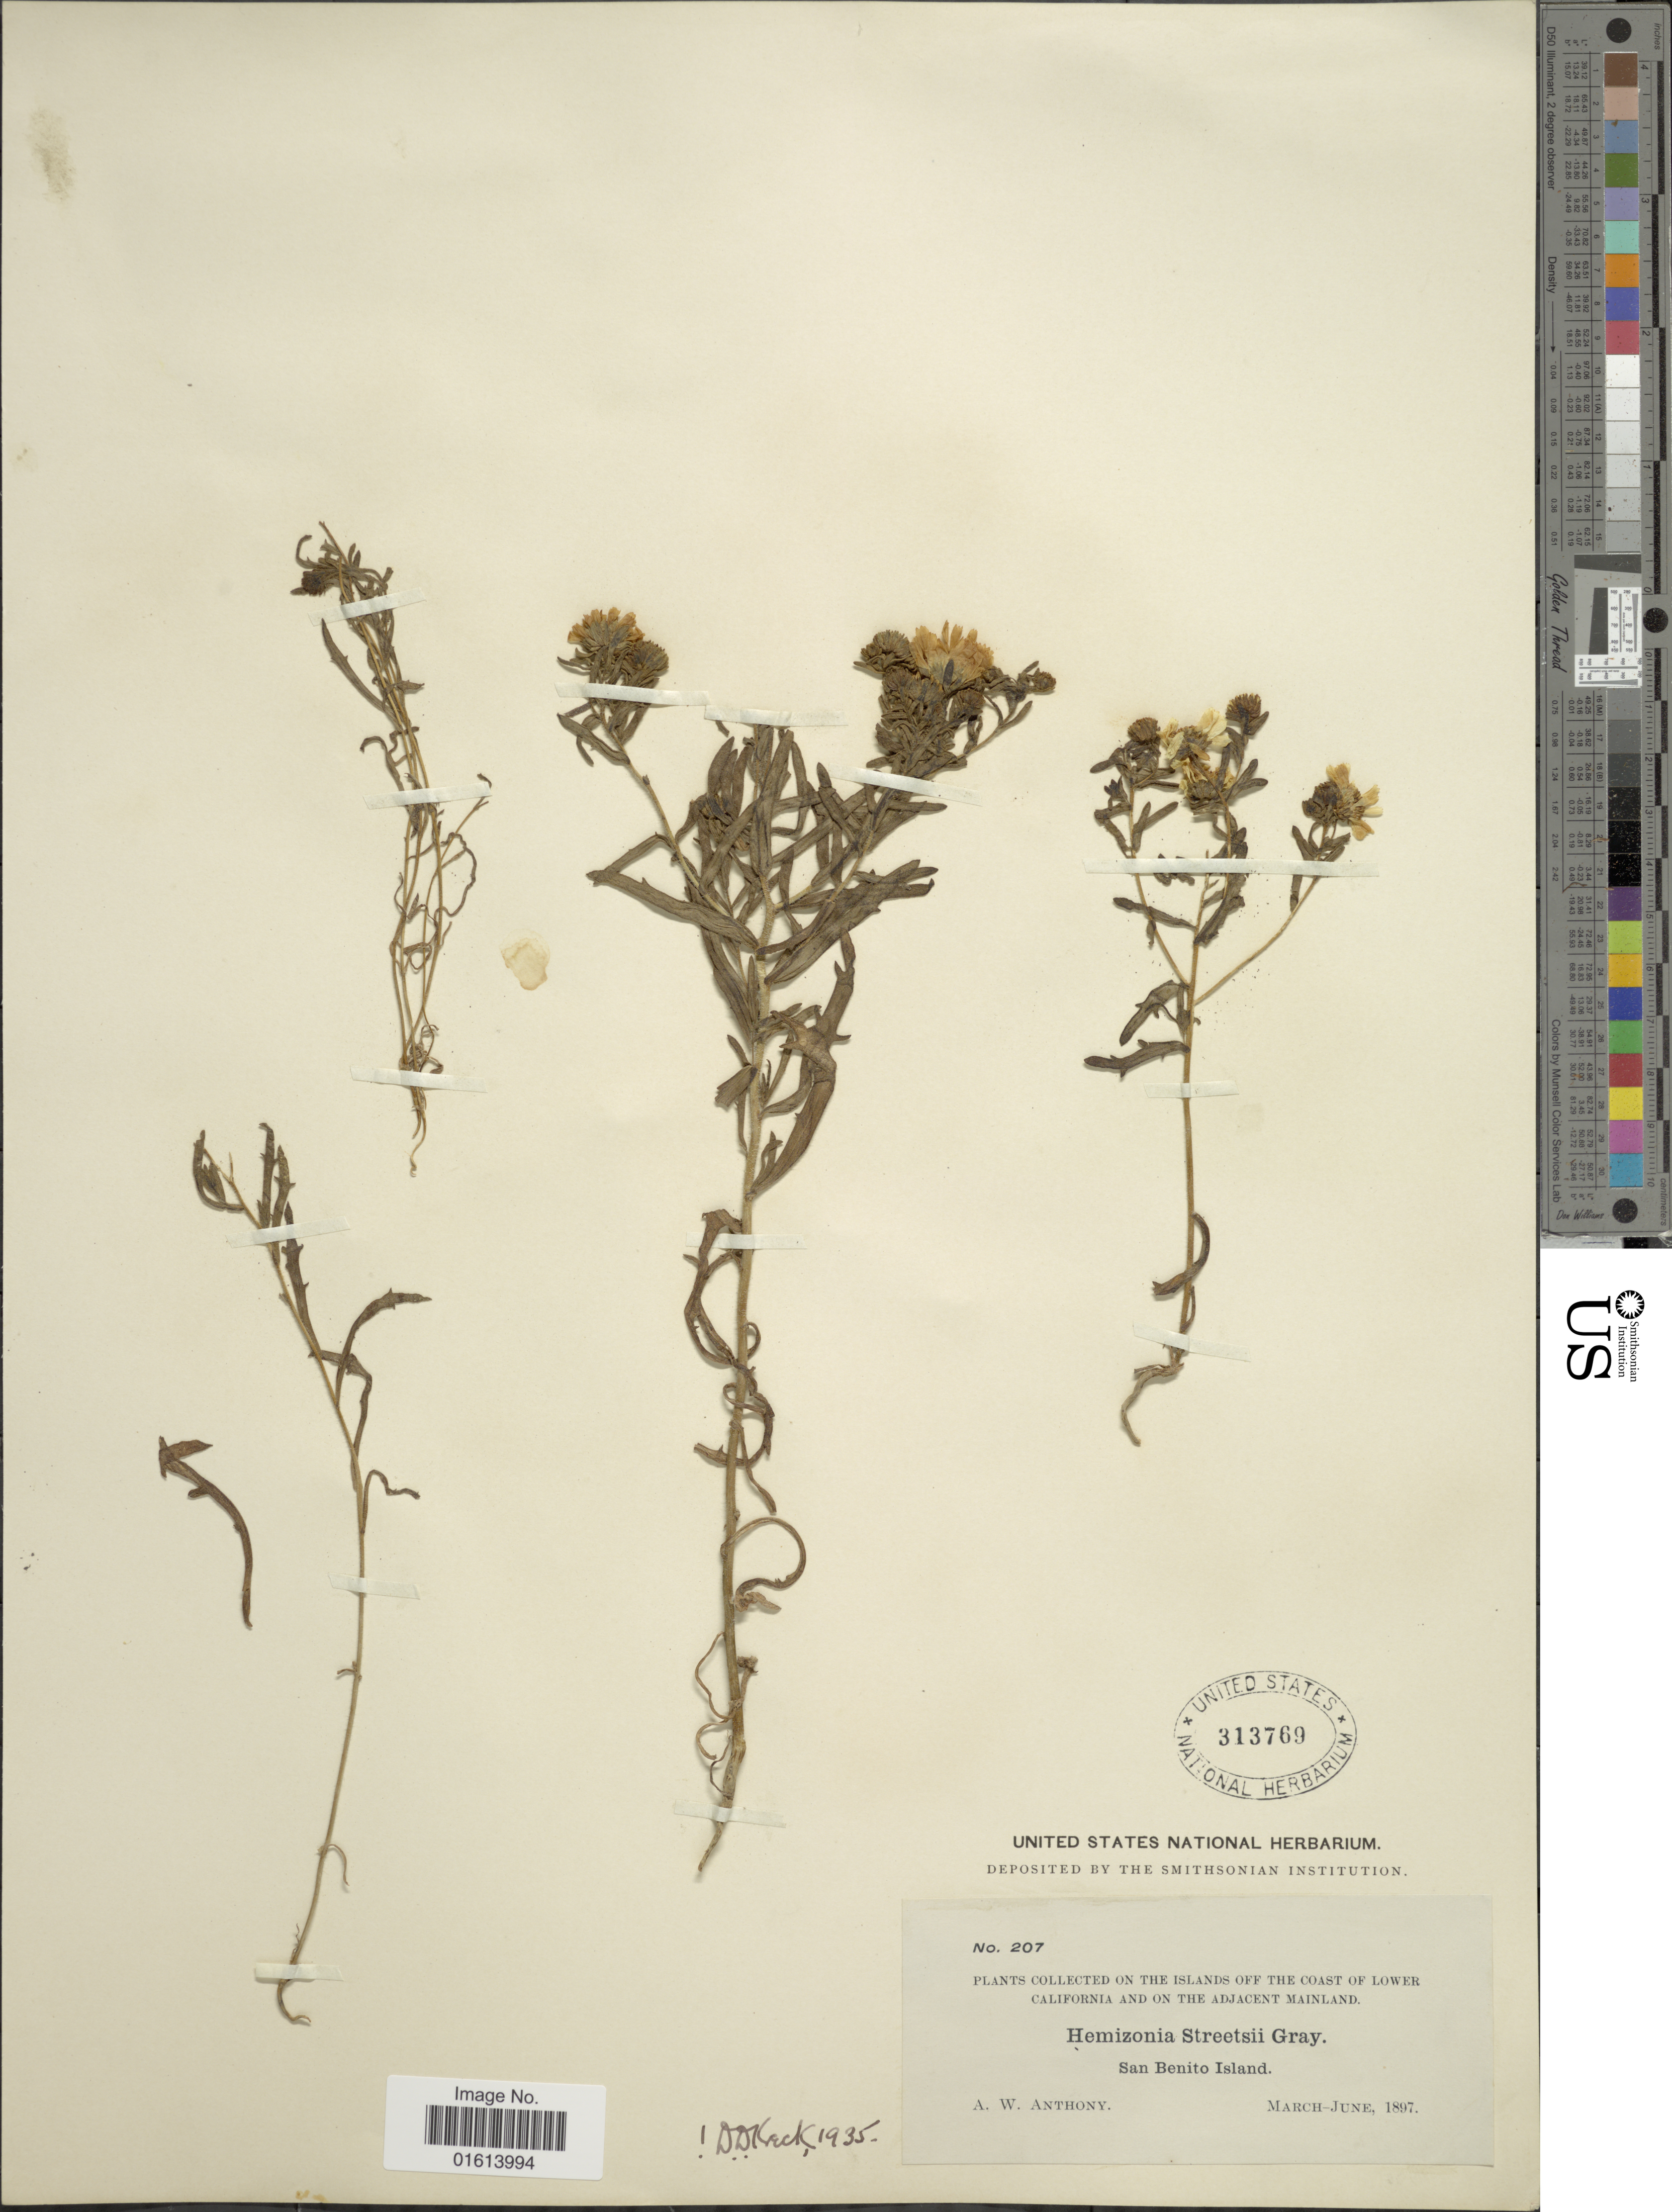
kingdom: Plantae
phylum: Tracheophyta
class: Magnoliopsida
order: Asterales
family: Asteraceae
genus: Deinandra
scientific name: Deinandra streetsii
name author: (A. Gray) B.G. Baldwin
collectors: A. W. Anthony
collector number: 207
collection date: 1897-03/1897-06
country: Mexico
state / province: Baja California Norte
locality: Islands of the Coast of Lower California and on the adjacent Mainland, San Benito Island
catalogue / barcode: US 313769